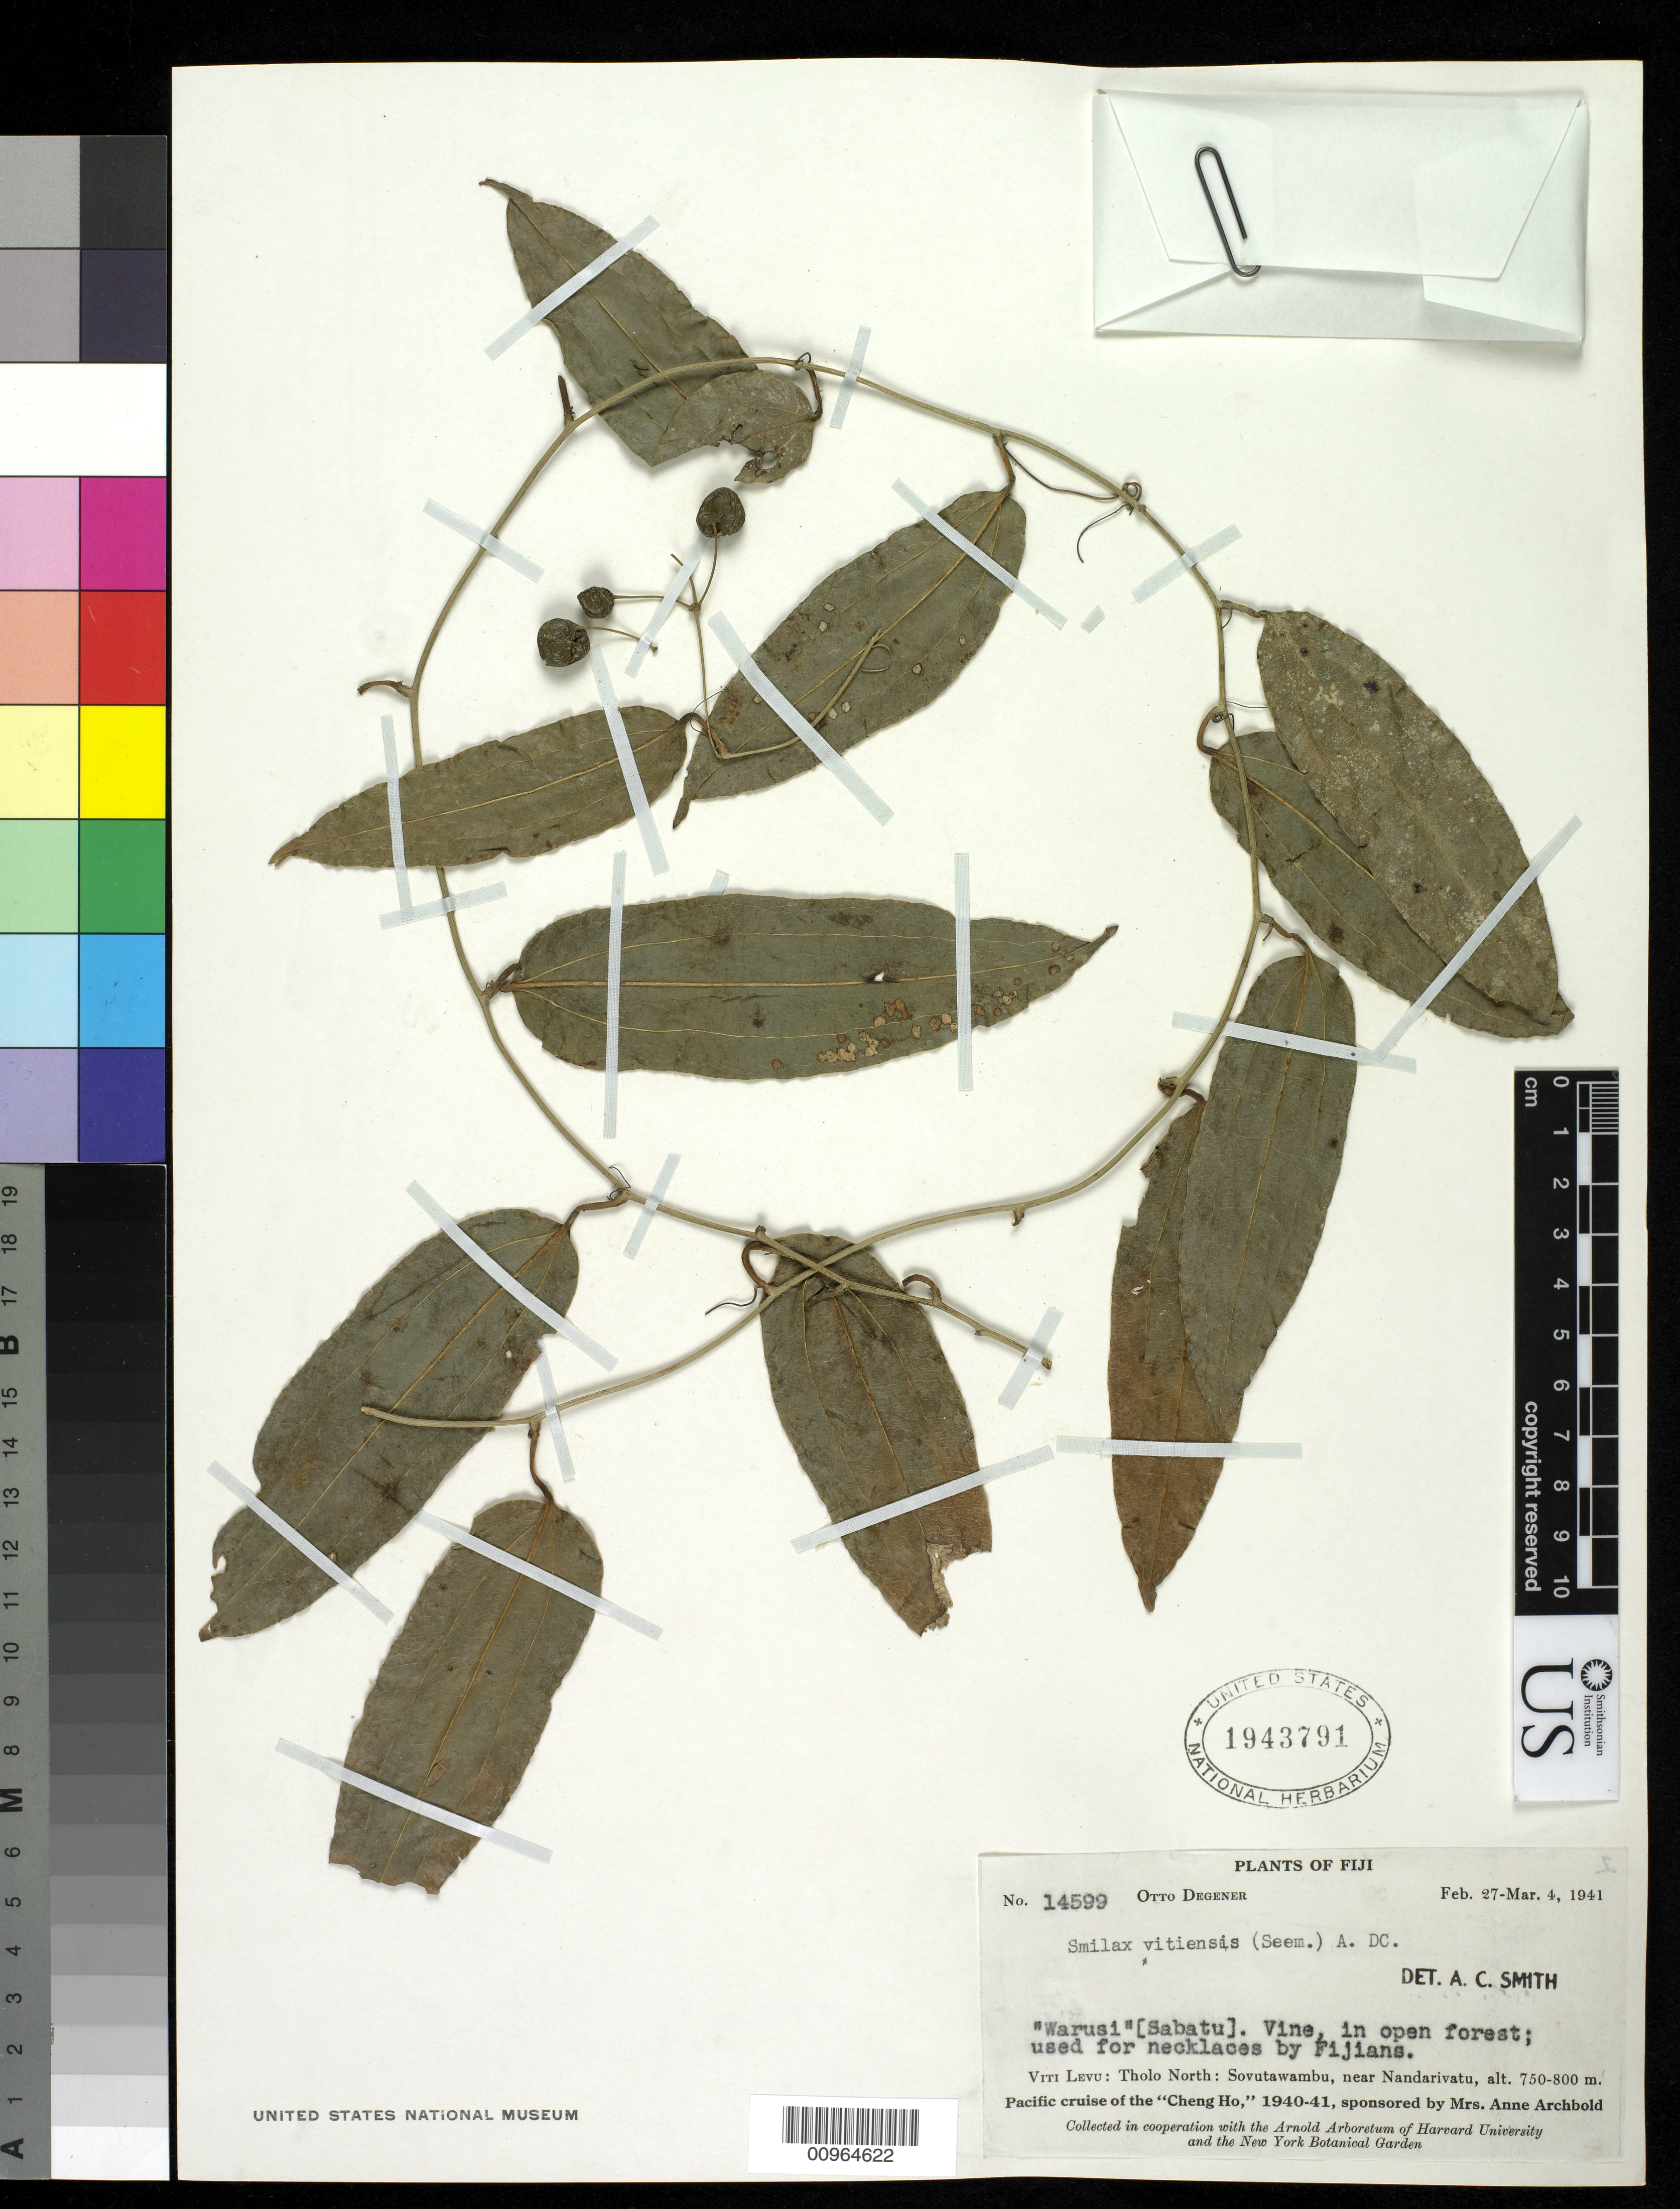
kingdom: Plantae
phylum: Tracheophyta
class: Liliopsida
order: Liliales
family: Smilacaceae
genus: Smilax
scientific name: Smilax vitiensis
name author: (Seem.) A. DC.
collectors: O. Degener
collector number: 14599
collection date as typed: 27 Feb 1941 to 04 Mar 1941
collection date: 1941-02-27/1941-03-04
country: Fiji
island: Viti Levu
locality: Tholo North: Sovutawambu, near Nandarivatu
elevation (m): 750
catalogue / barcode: US 1943791